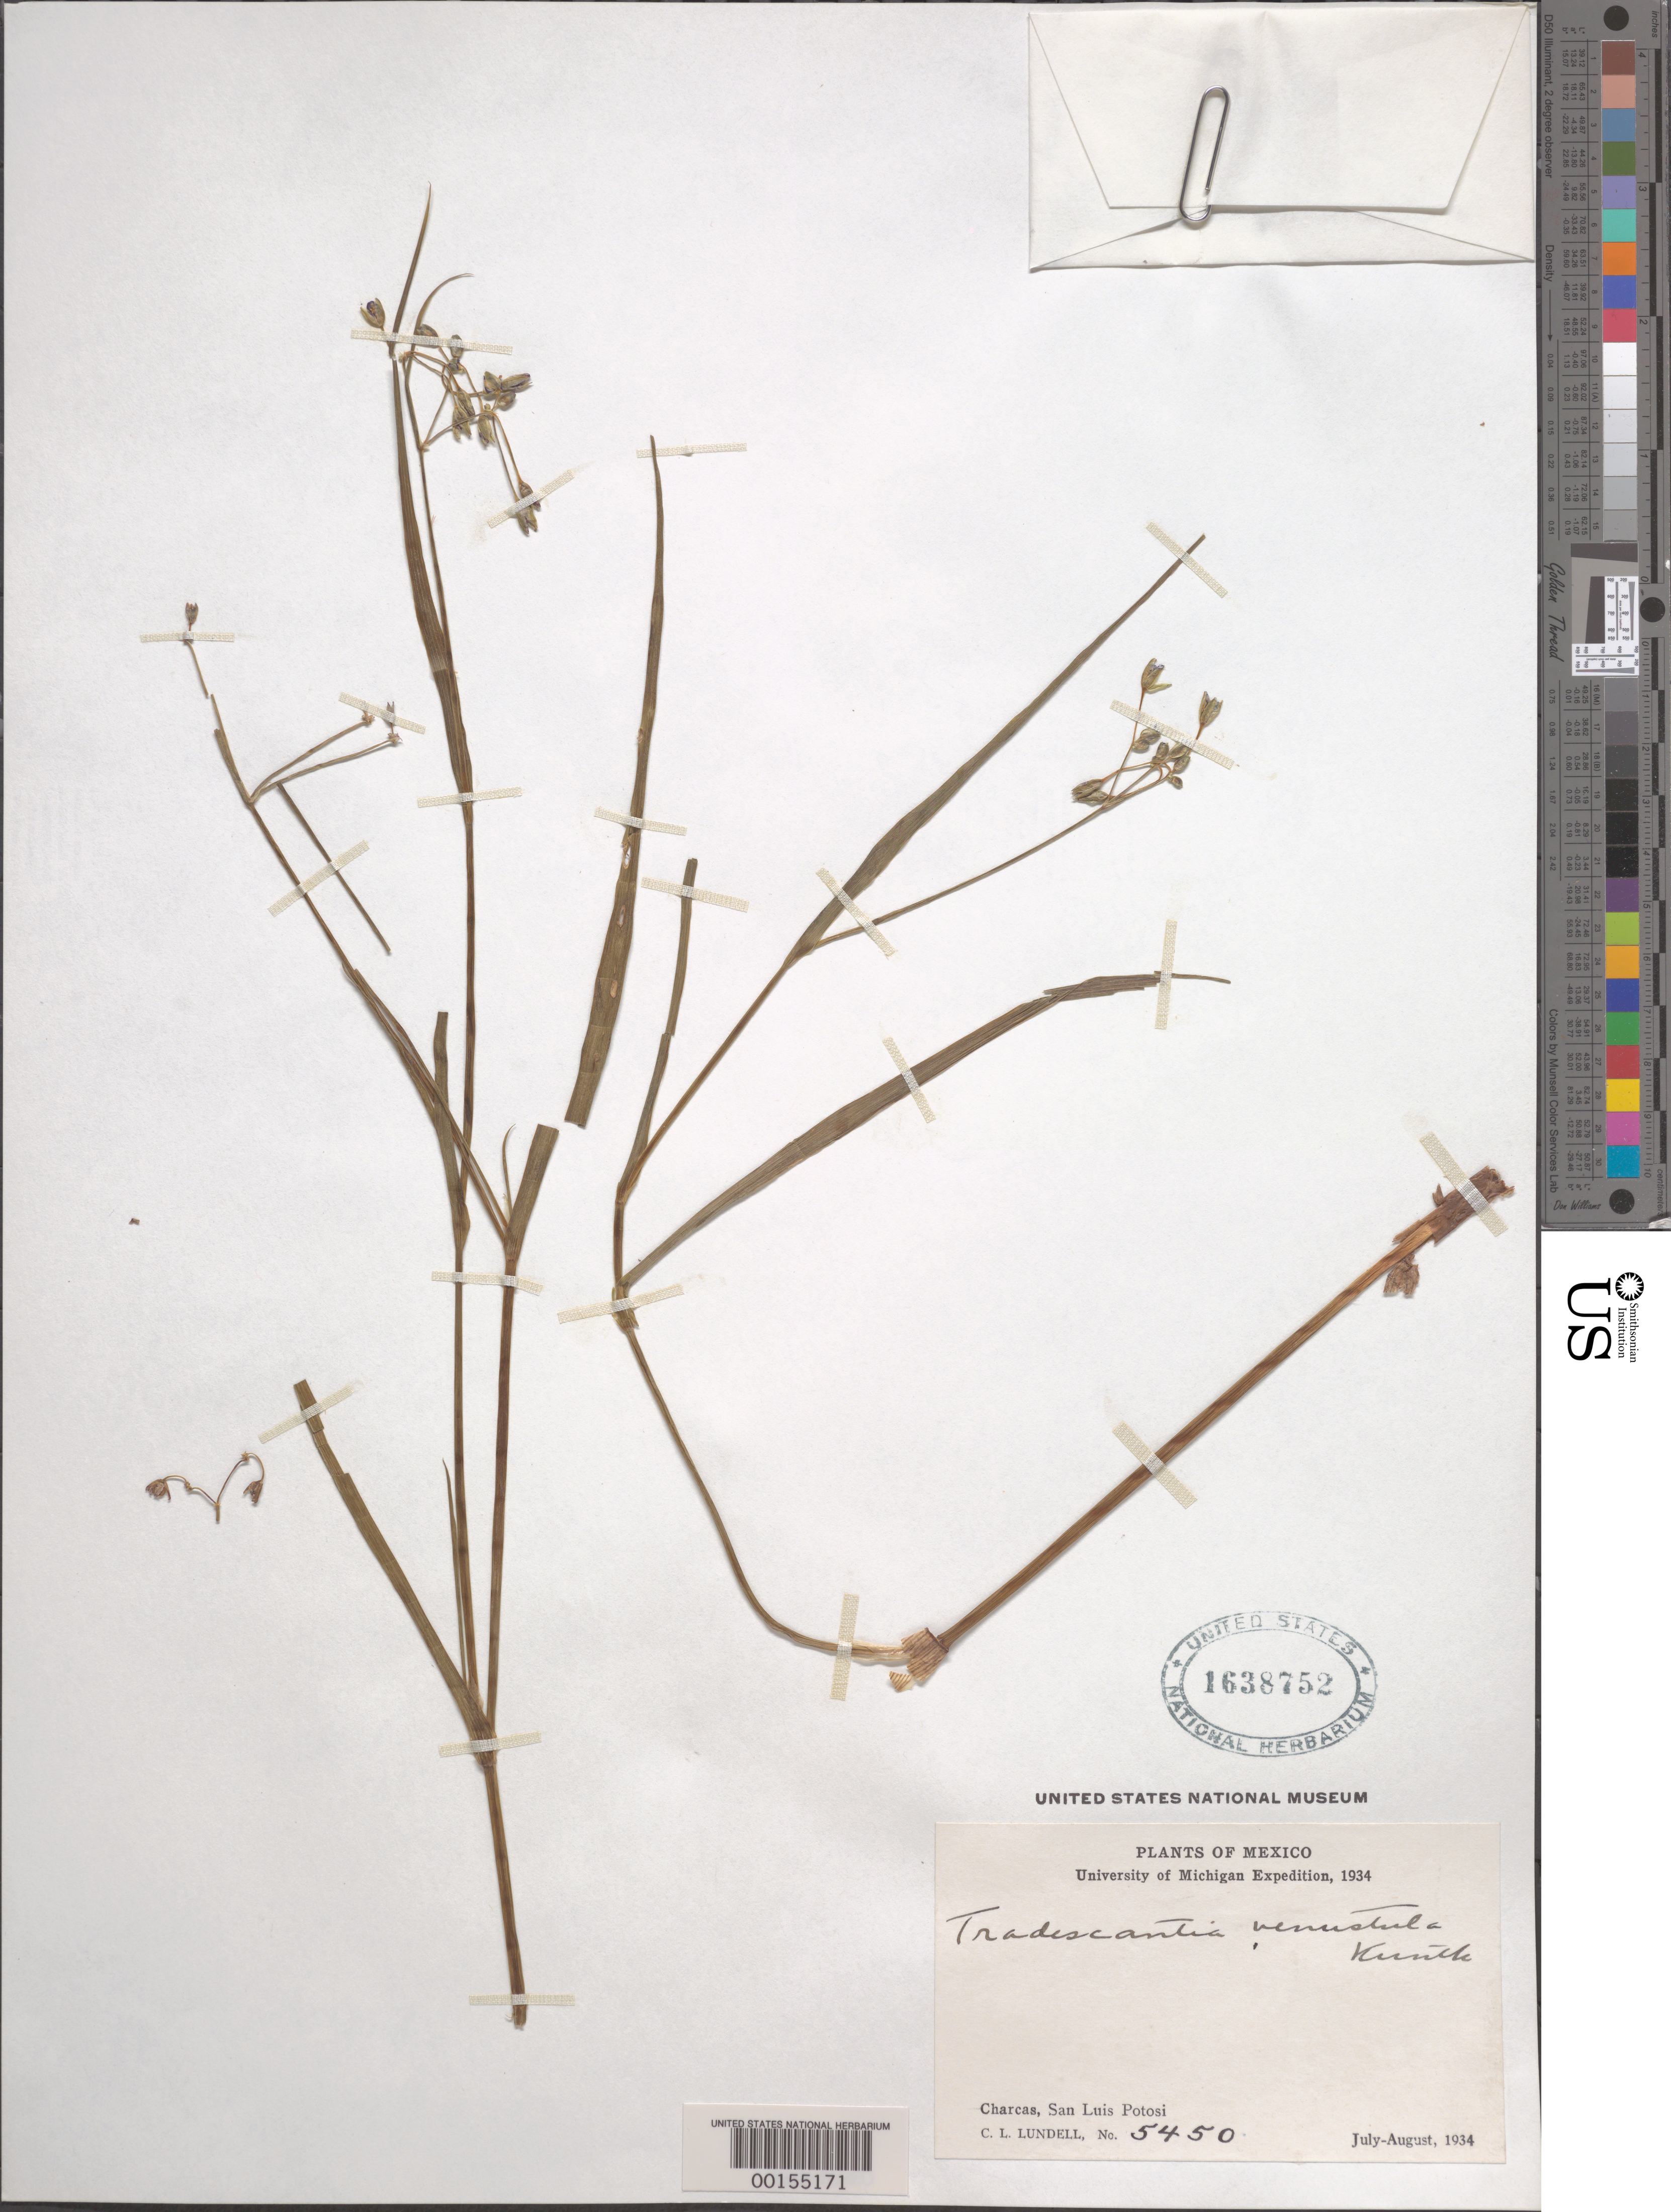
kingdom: Plantae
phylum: Tracheophyta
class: Liliopsida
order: Commelinales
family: Commelinaceae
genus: Gibasis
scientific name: Gibasis linearis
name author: (Benth.) Rohweder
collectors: C. L. Lundell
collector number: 5450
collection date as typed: Jul 1934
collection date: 1934-07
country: Mexico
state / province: San Luis Potosí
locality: Charcas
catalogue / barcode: US 1638752